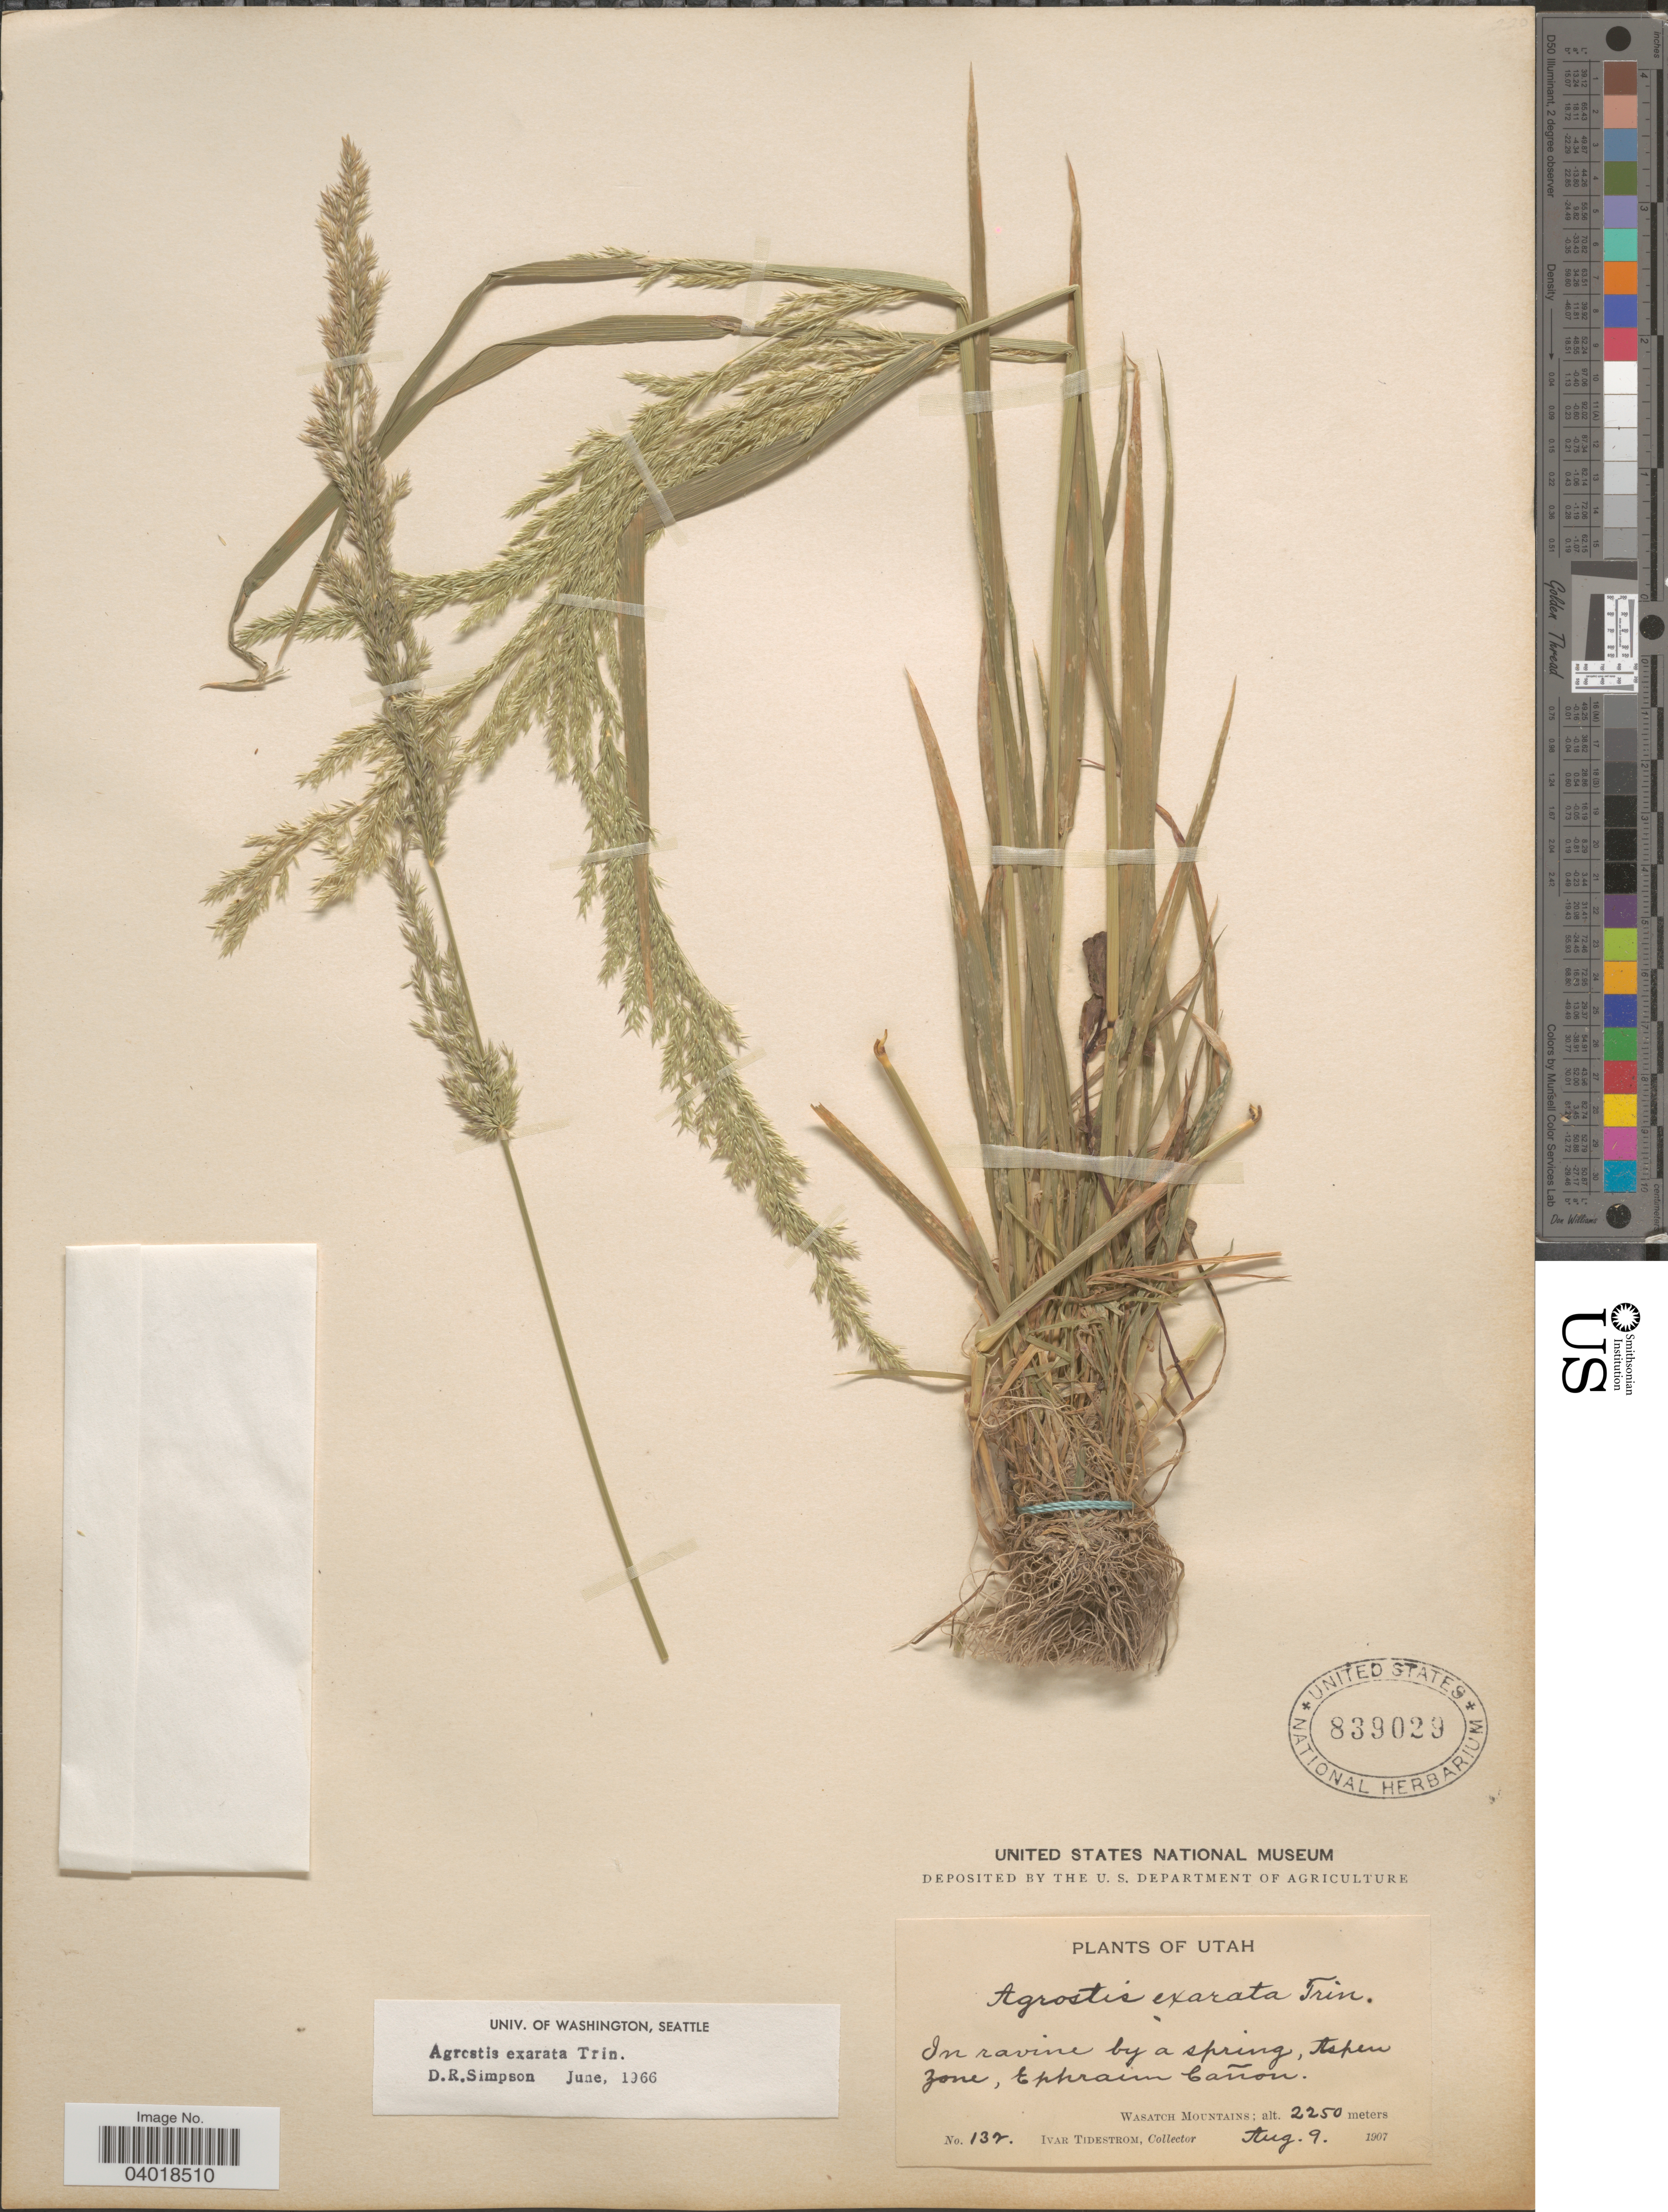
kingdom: Plantae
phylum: Tracheophyta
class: Liliopsida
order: Poales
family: Poaceae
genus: Agrostis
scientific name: Agrostis exarata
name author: Trin.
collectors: I. F. Tidestrom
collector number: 132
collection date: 1907-08-09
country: United States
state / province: Utah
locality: Aspen Zone, Ephraim Cañon. Wasatch Mountains.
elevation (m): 2250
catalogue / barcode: US 839029